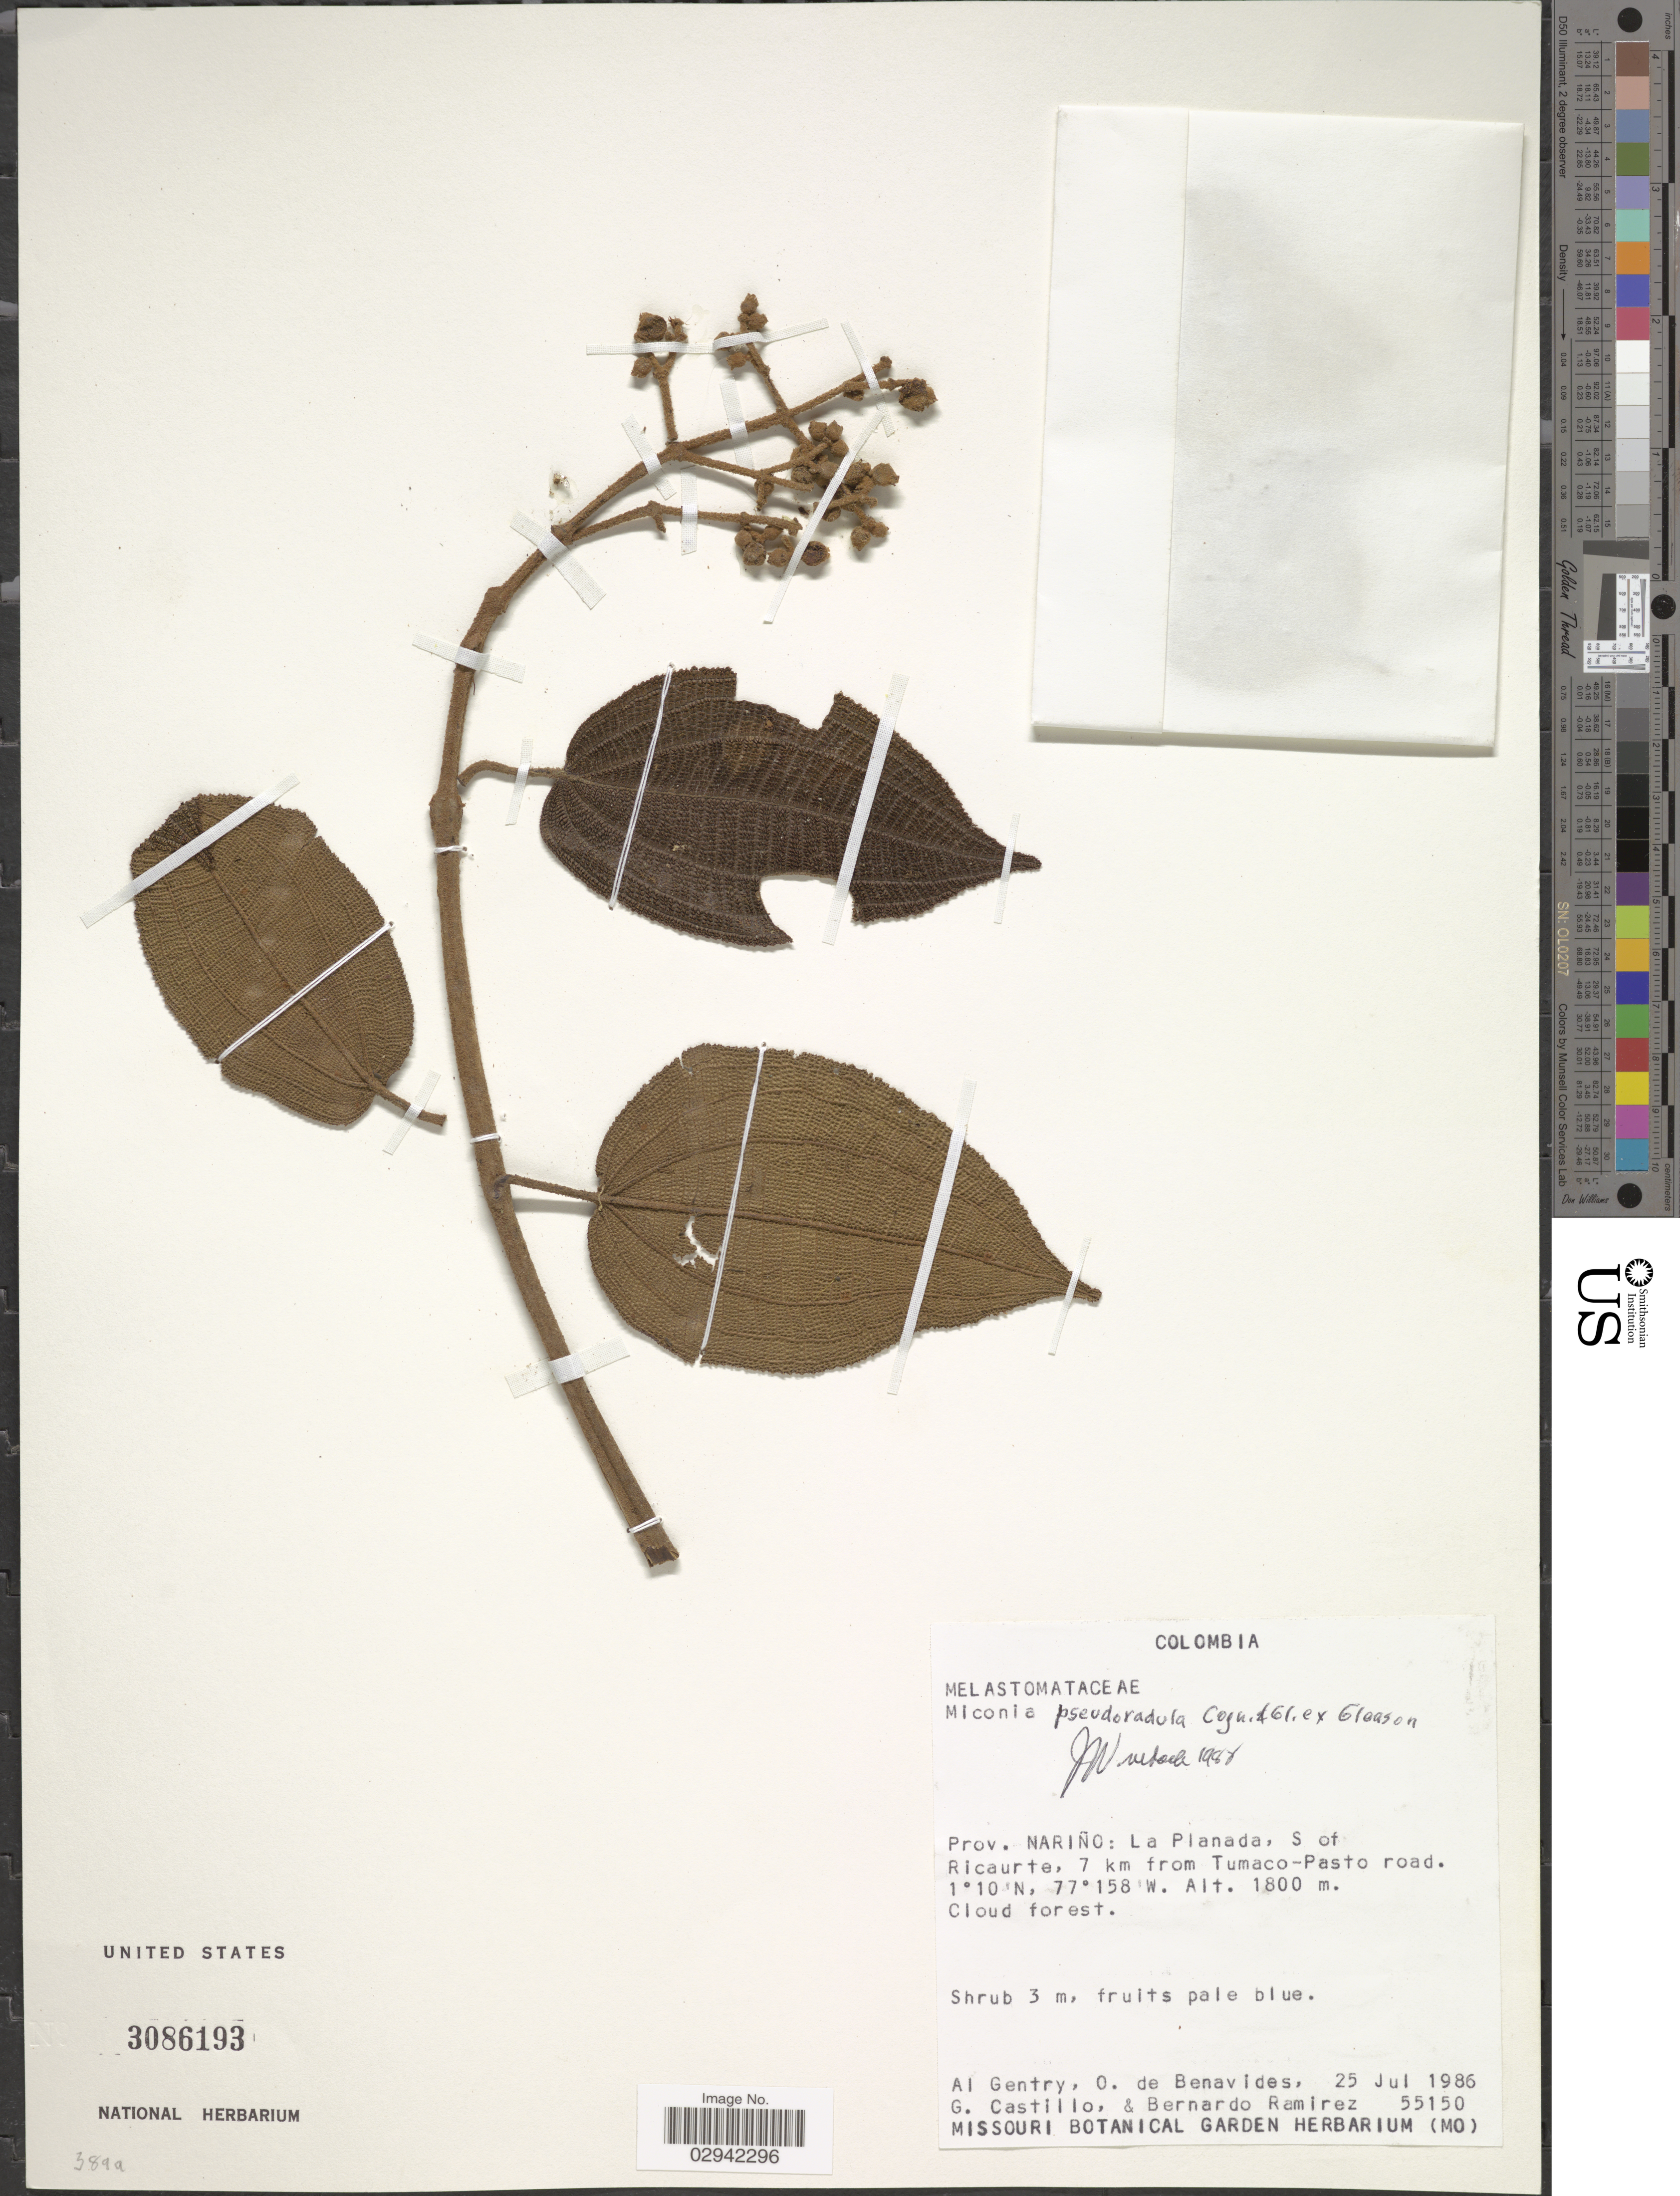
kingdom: Plantae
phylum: Tracheophyta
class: Magnoliopsida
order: Myrtales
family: Melastomataceae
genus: Miconia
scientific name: Miconia pseudoradula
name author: Cogn. & Gleason ex Gleason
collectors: A. H. Gentry, Olga S. de Benavides, G. Castillo & B. Ramírez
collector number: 55150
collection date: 1986-07-25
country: Colombia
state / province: Nariño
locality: La Planada, S of Ricaurte, 7 km from Tumaco-Pasto road.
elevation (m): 1800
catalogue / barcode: US 3086193